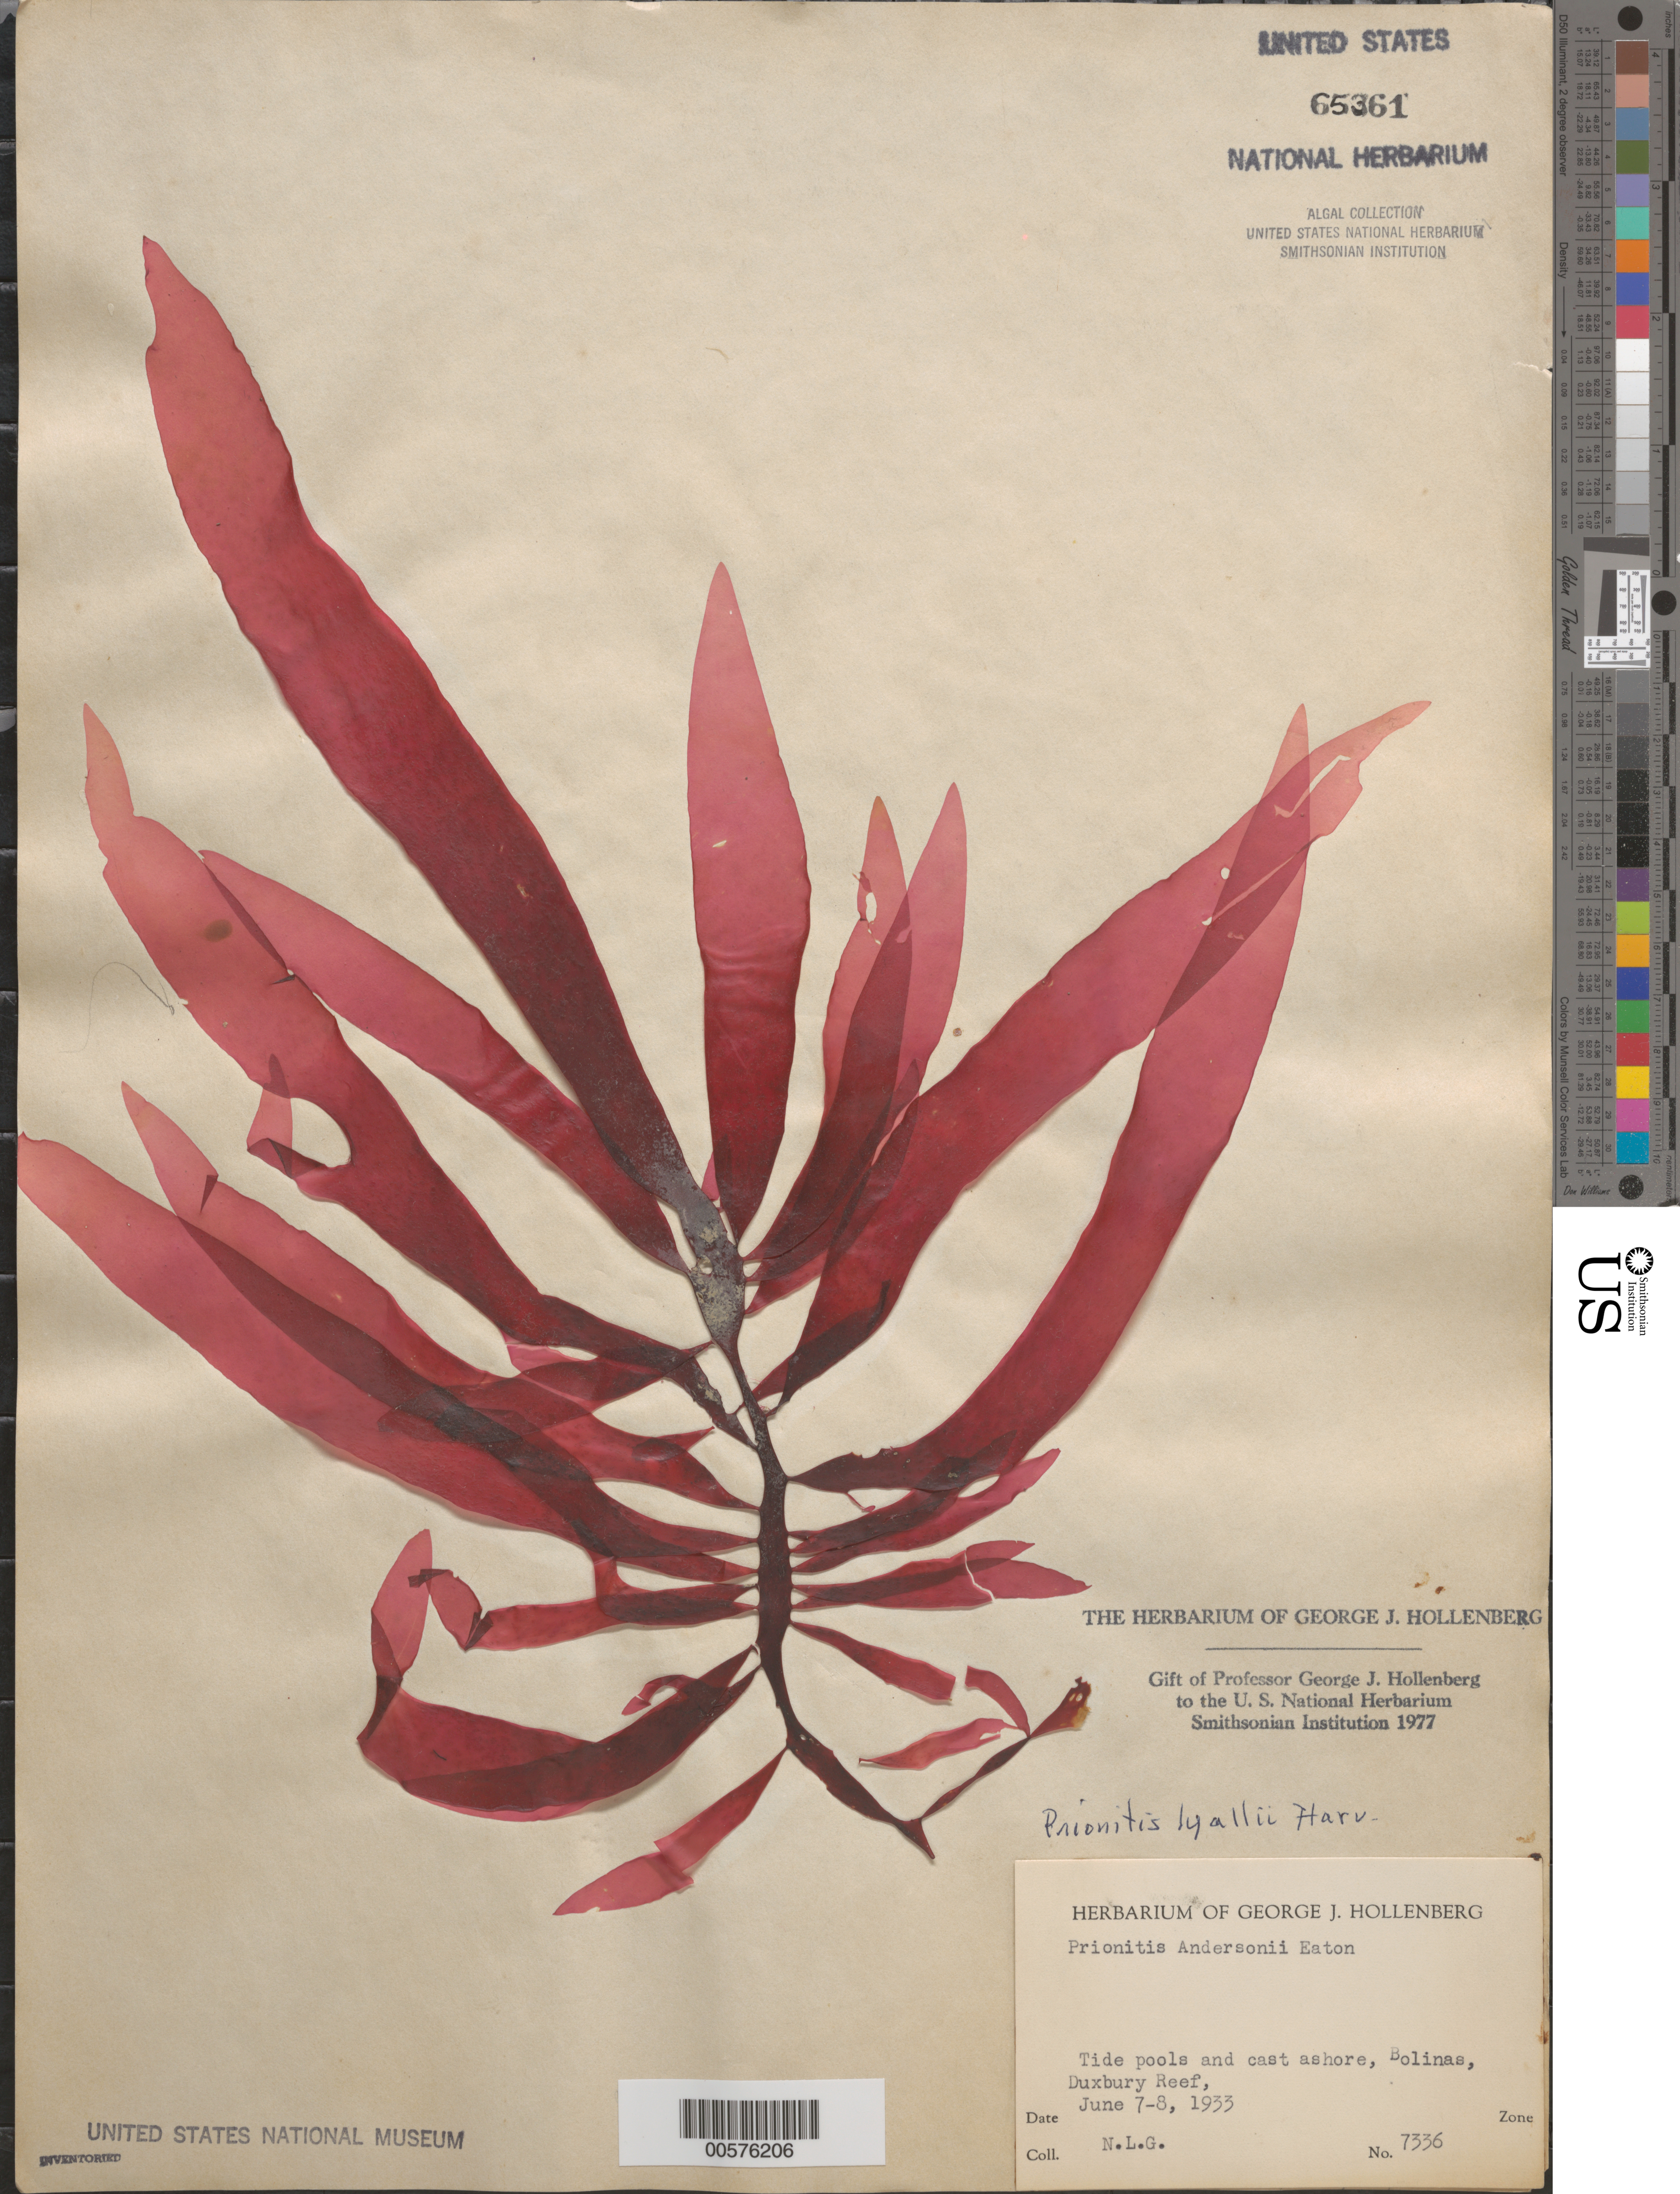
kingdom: Plantae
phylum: Rhodophyta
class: Florideophyceae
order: Cryptonemiales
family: Cryptonemiaceae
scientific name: Prionitis sternbergii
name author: (C. Agardh) J. Agardh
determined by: Algae name updating Project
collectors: N. Gardner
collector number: NLG 7336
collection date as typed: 07 Jun 1933 TO 08 Jun 1933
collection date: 1933-06-07/1933-06-08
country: United States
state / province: California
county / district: Marin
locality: Bolinas, Duxbury Reef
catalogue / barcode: US 65361